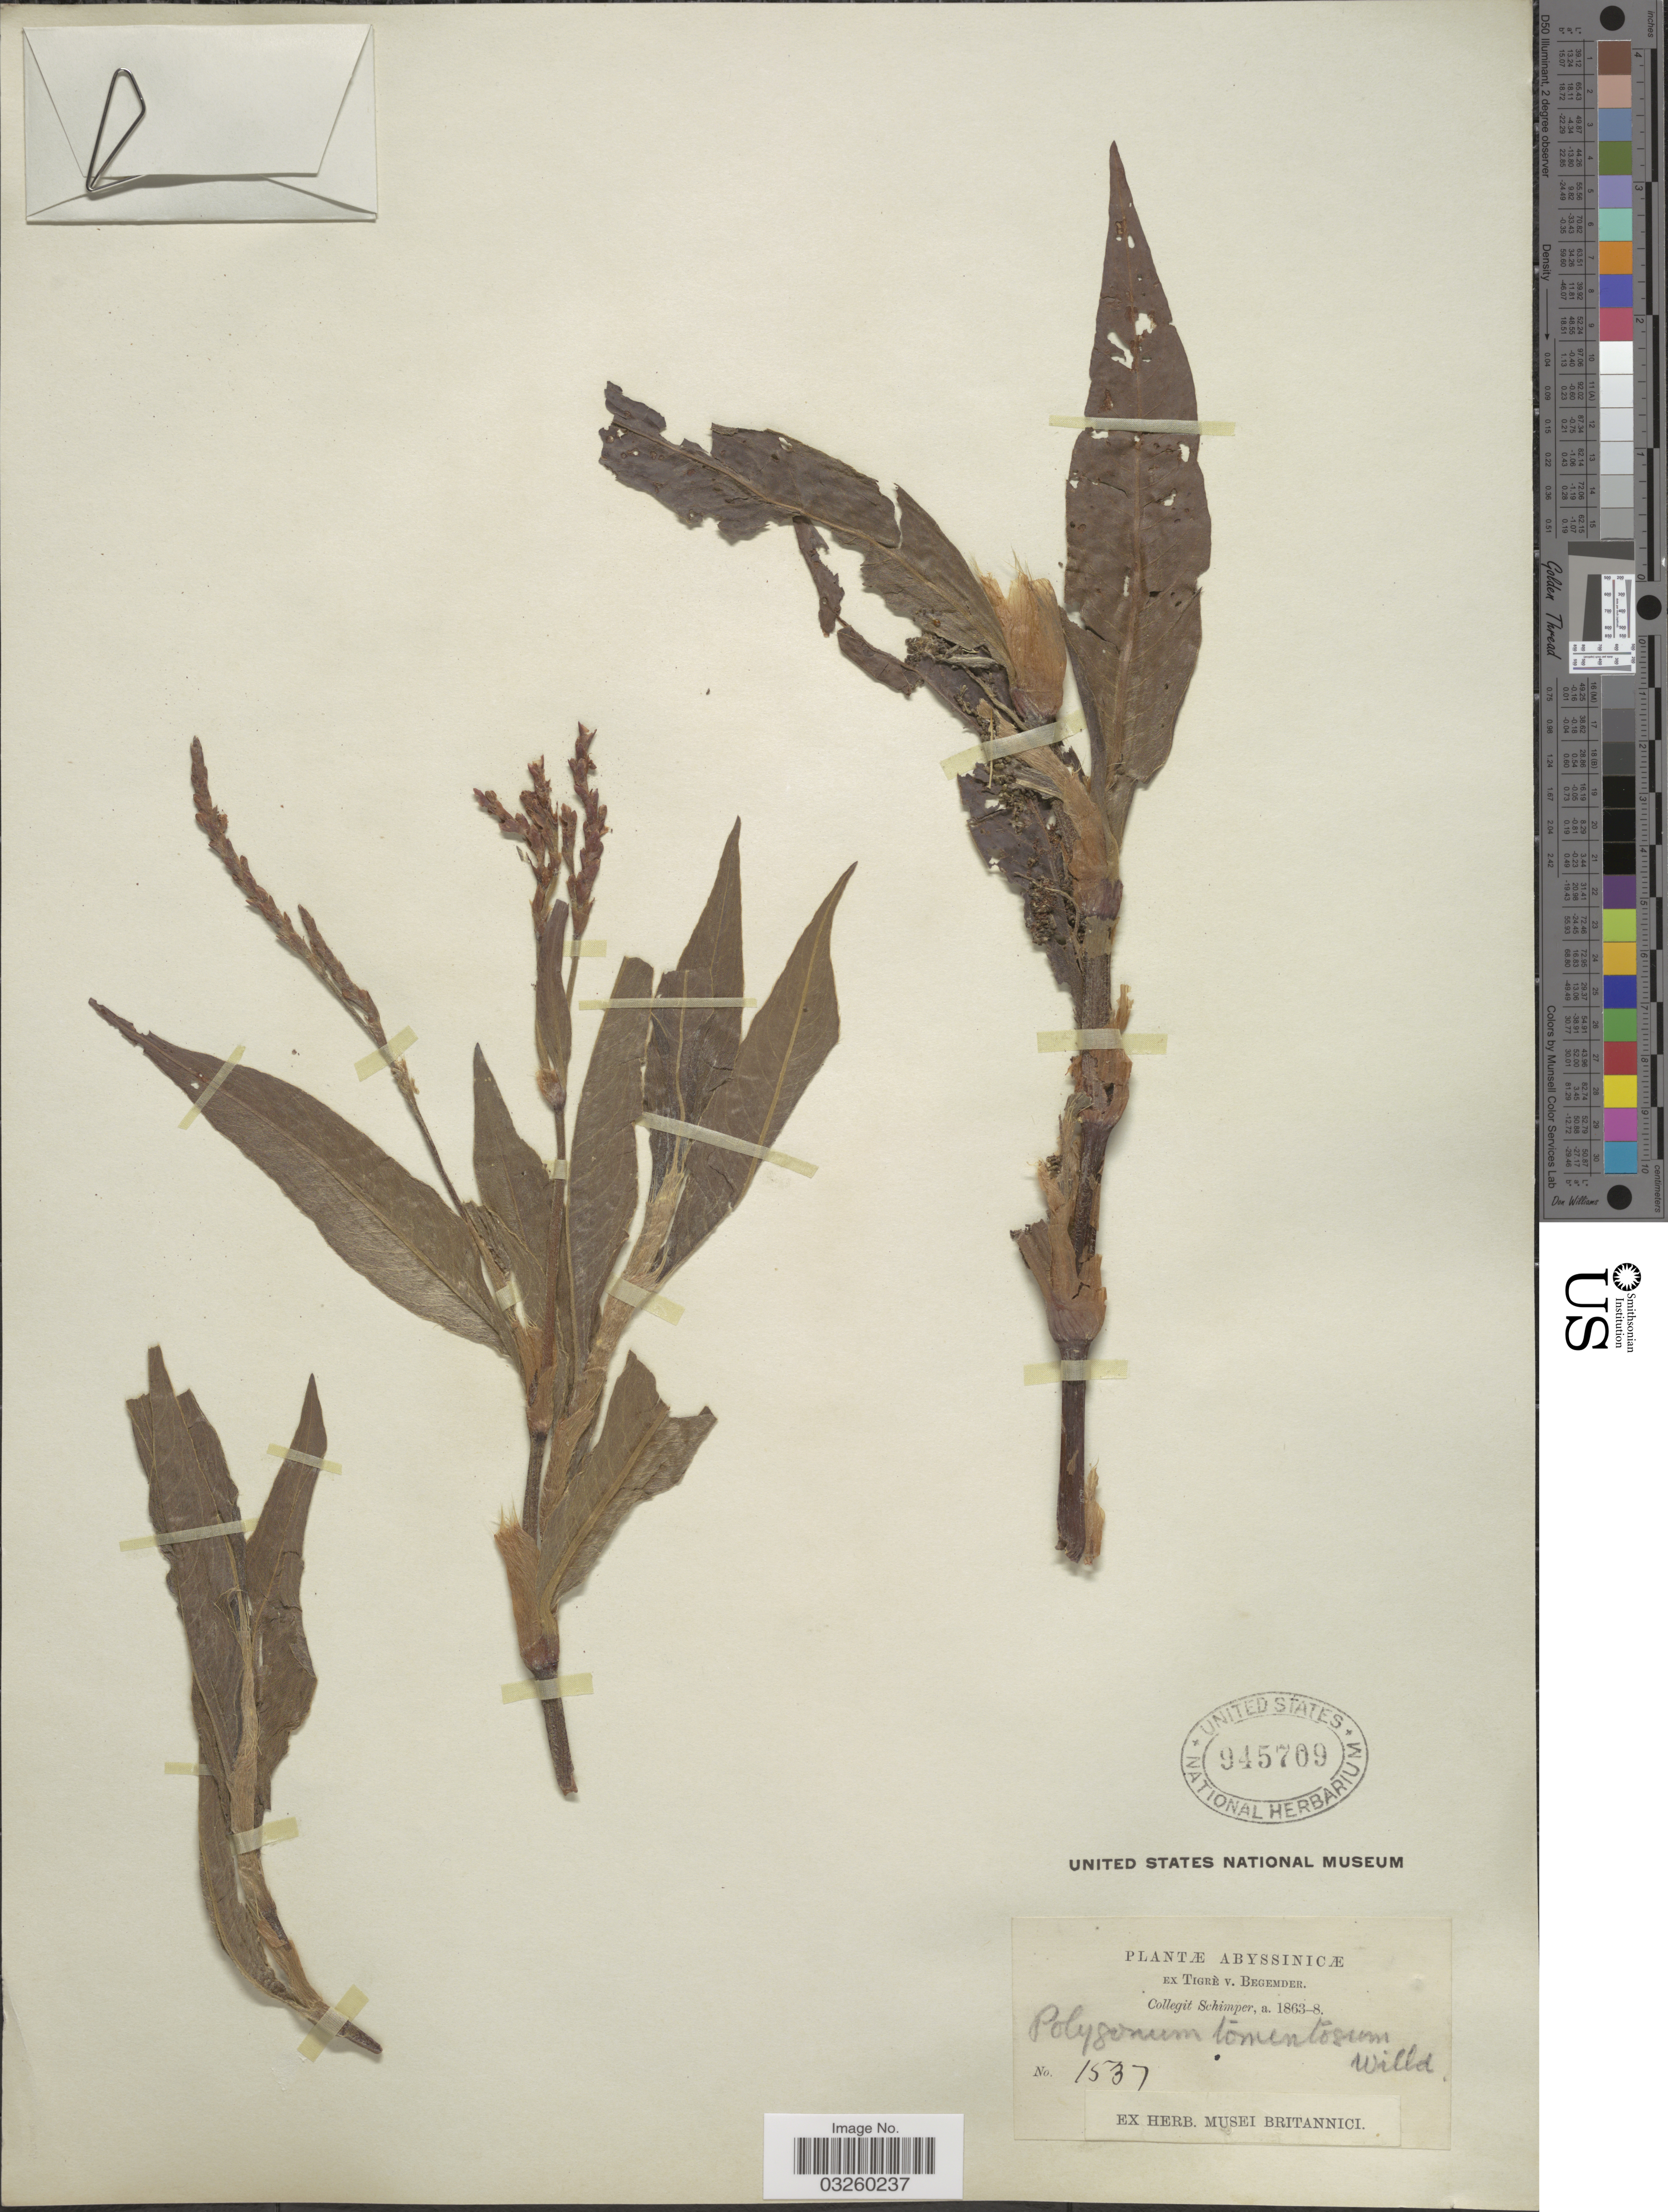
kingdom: Plantae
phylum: Tracheophyta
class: Magnoliopsida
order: Caryophyllales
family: Polygonaceae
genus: Polygonum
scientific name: Polygonum tomentosum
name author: Willd.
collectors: -. Schimper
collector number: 1537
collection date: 1863/1868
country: Ethiopia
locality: Abyssinicæ.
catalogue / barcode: US 945709